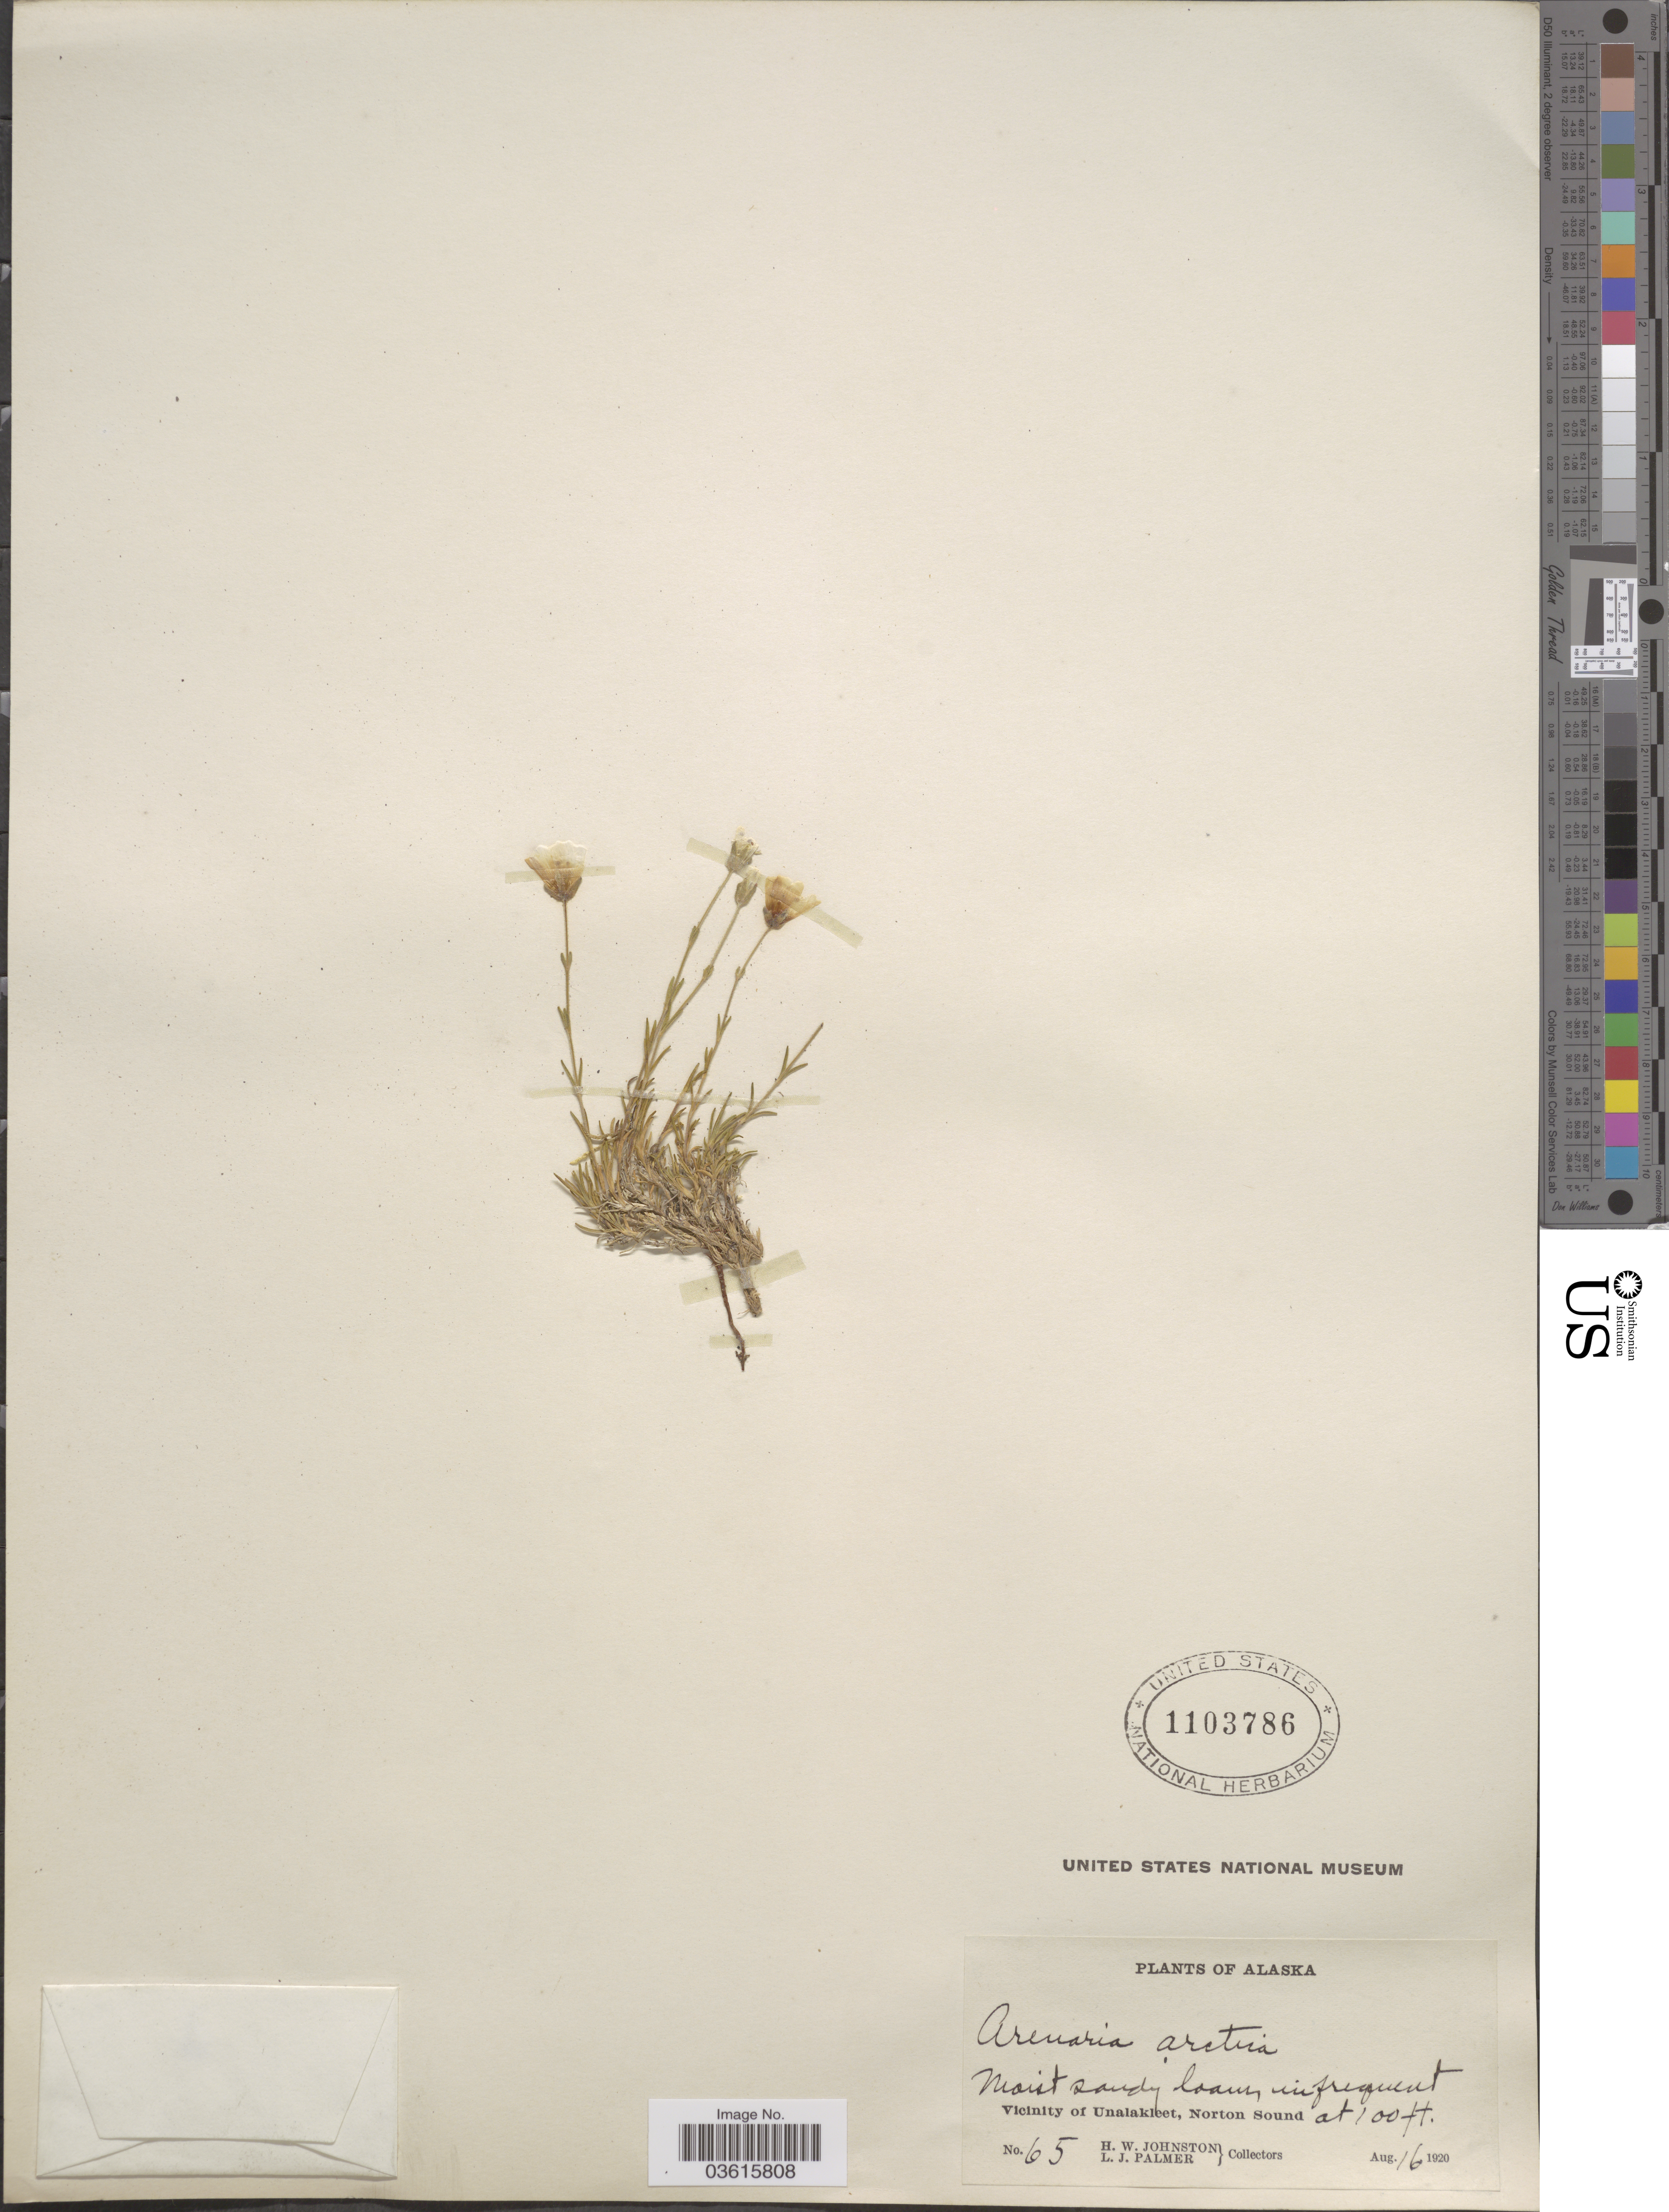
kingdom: Plantae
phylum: Tracheophyta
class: Magnoliopsida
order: Caryophyllales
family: Caryophyllaceae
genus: Cherleria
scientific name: Cherleria arctica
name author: (Steven ex Ser.) A.J. Moore & Dillenb.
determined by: Strong, M. T., (US), Smithsonian Institution - National Museum of Natural History (UNITED STATES)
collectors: H. W. Johnston & L. J. Palmer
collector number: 65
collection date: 1920-08-16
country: United States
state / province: Alaska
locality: Vicinity of Unalakleet, Norton Sound.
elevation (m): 30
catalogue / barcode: US 1103786